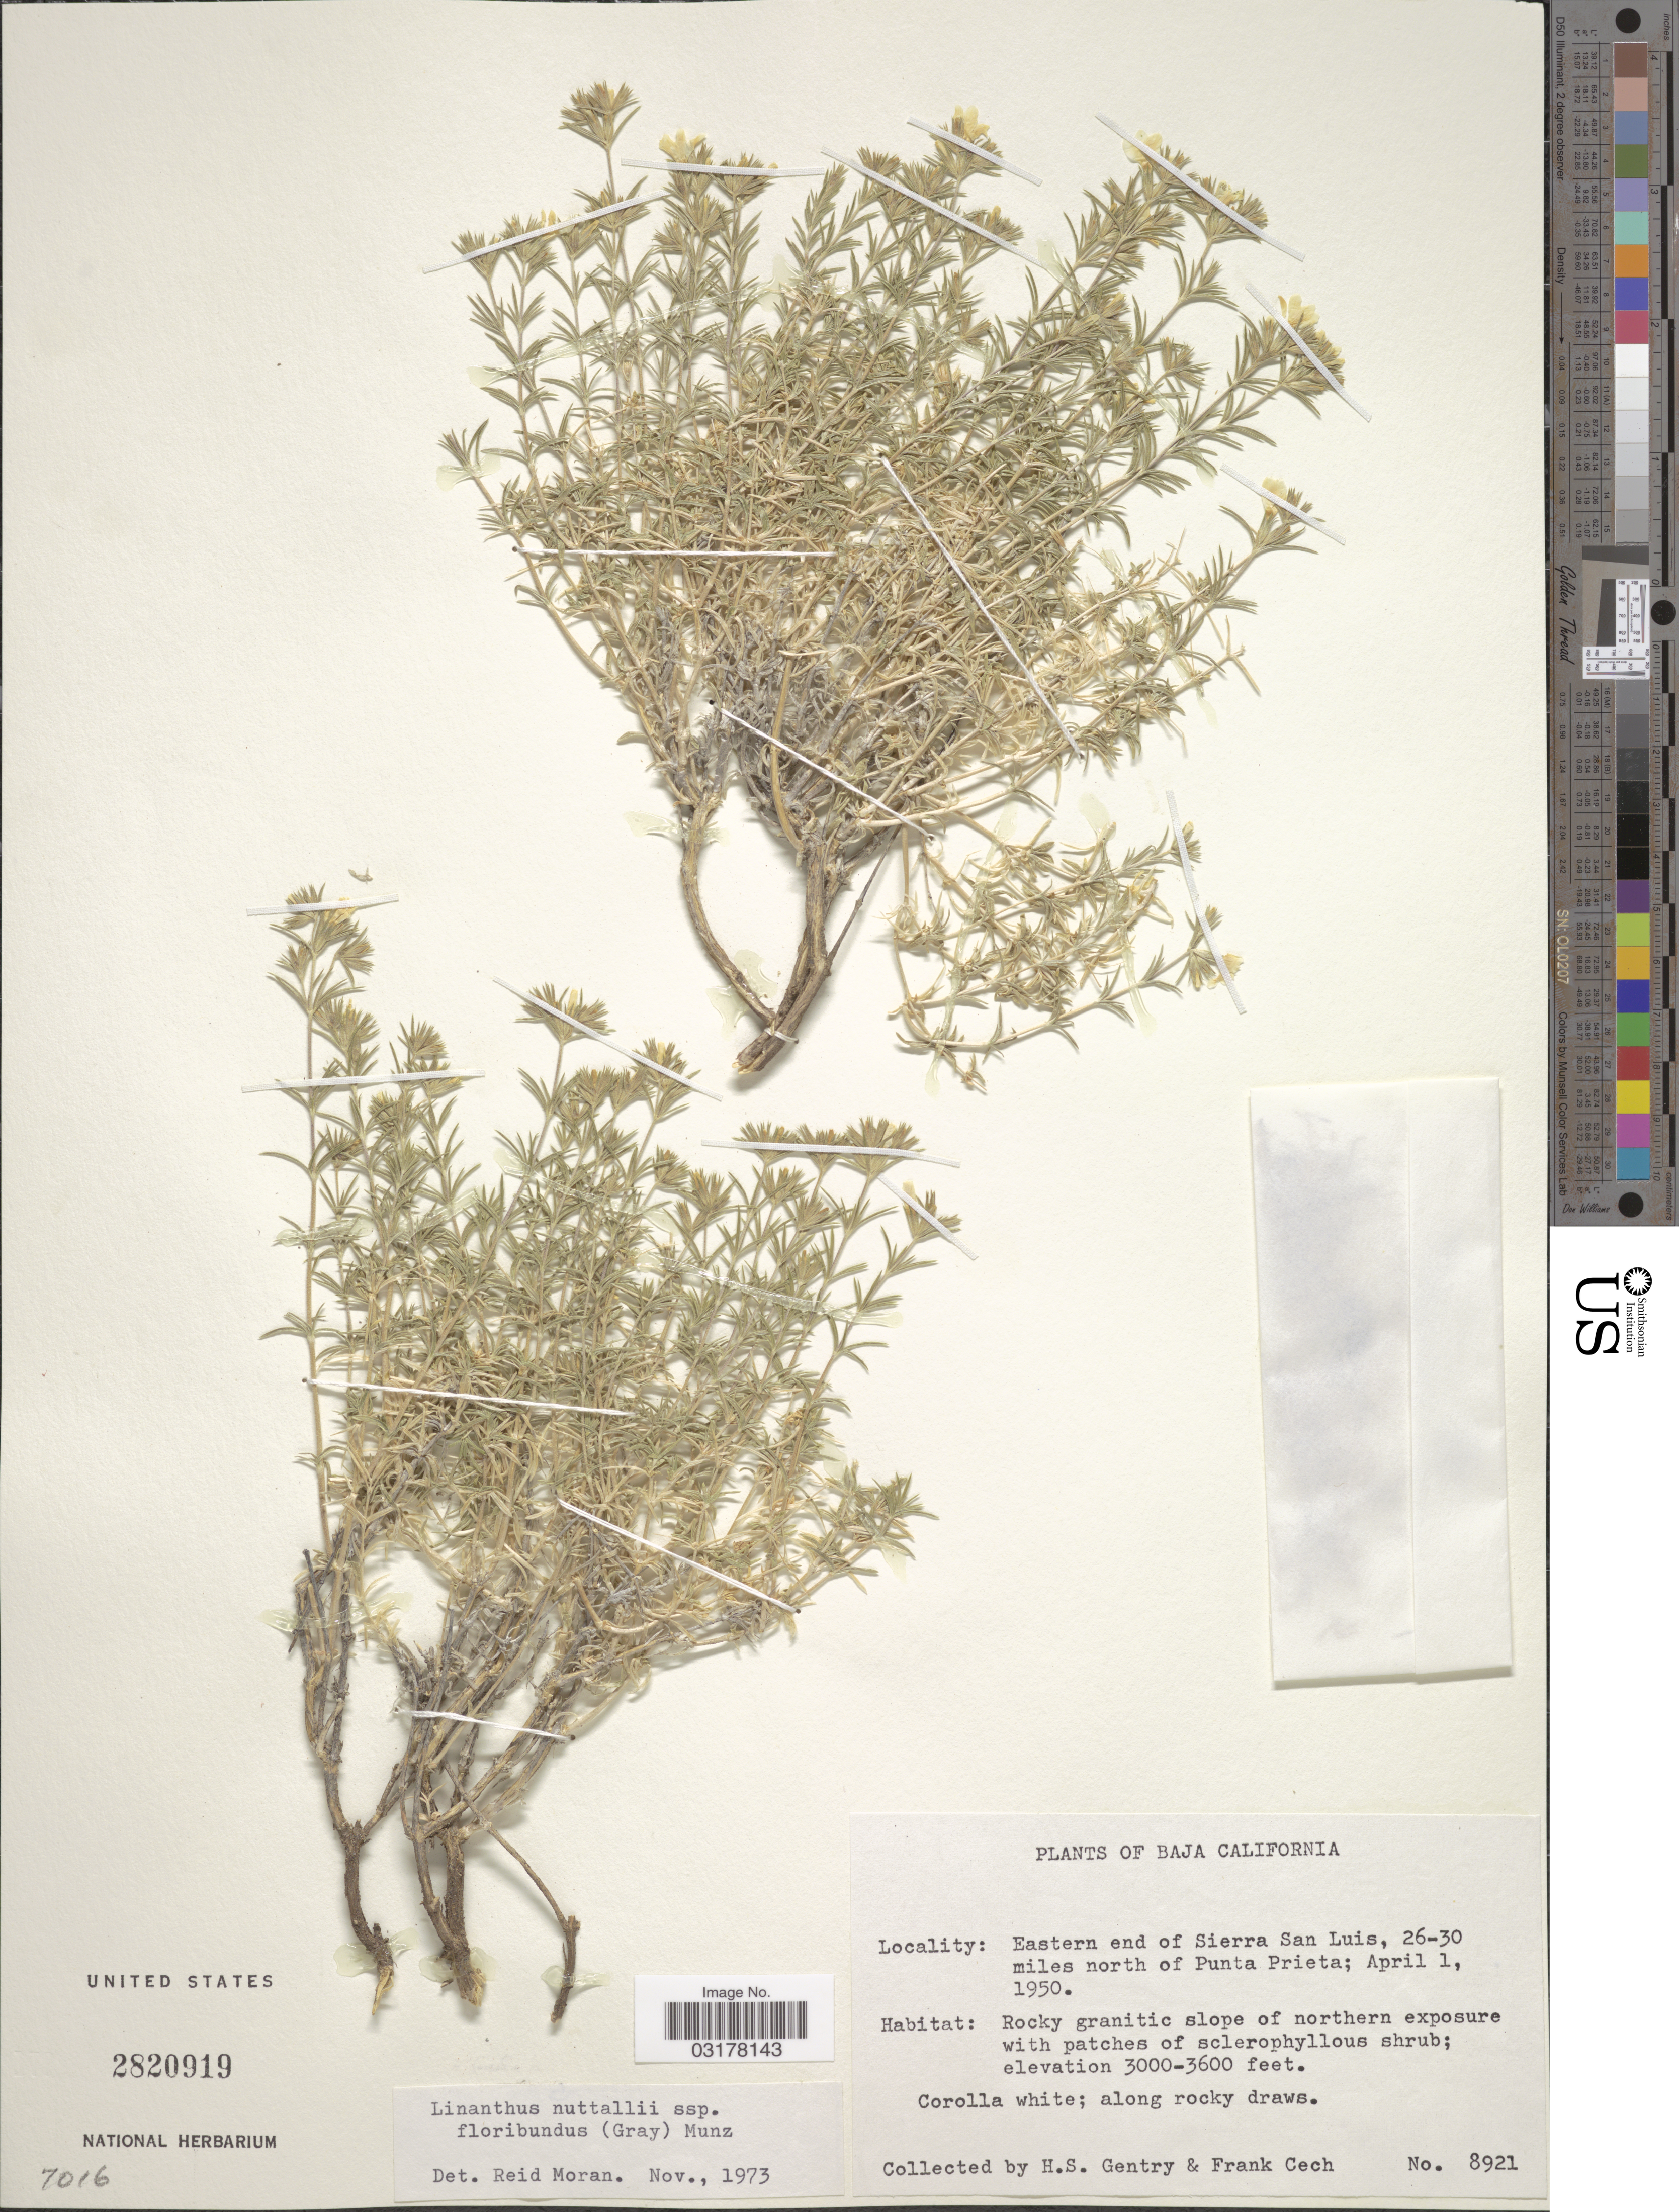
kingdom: Plantae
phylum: Tracheophyta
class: Magnoliopsida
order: Ericales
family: Polemoniaceae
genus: Leptosiphon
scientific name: Leptosiphon floribundus subsp. floribundus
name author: (A. Gray) J.M. Porter & L.A. Johnson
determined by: Porter, J. M.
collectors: H. S. Gentry & F. Cech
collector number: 8921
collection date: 1950-04-01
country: Mexico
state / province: Baja California Norte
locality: Easten end of Sierra San Luis, 26-30 miles north of Punta Prieta.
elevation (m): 914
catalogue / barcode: US 2820919